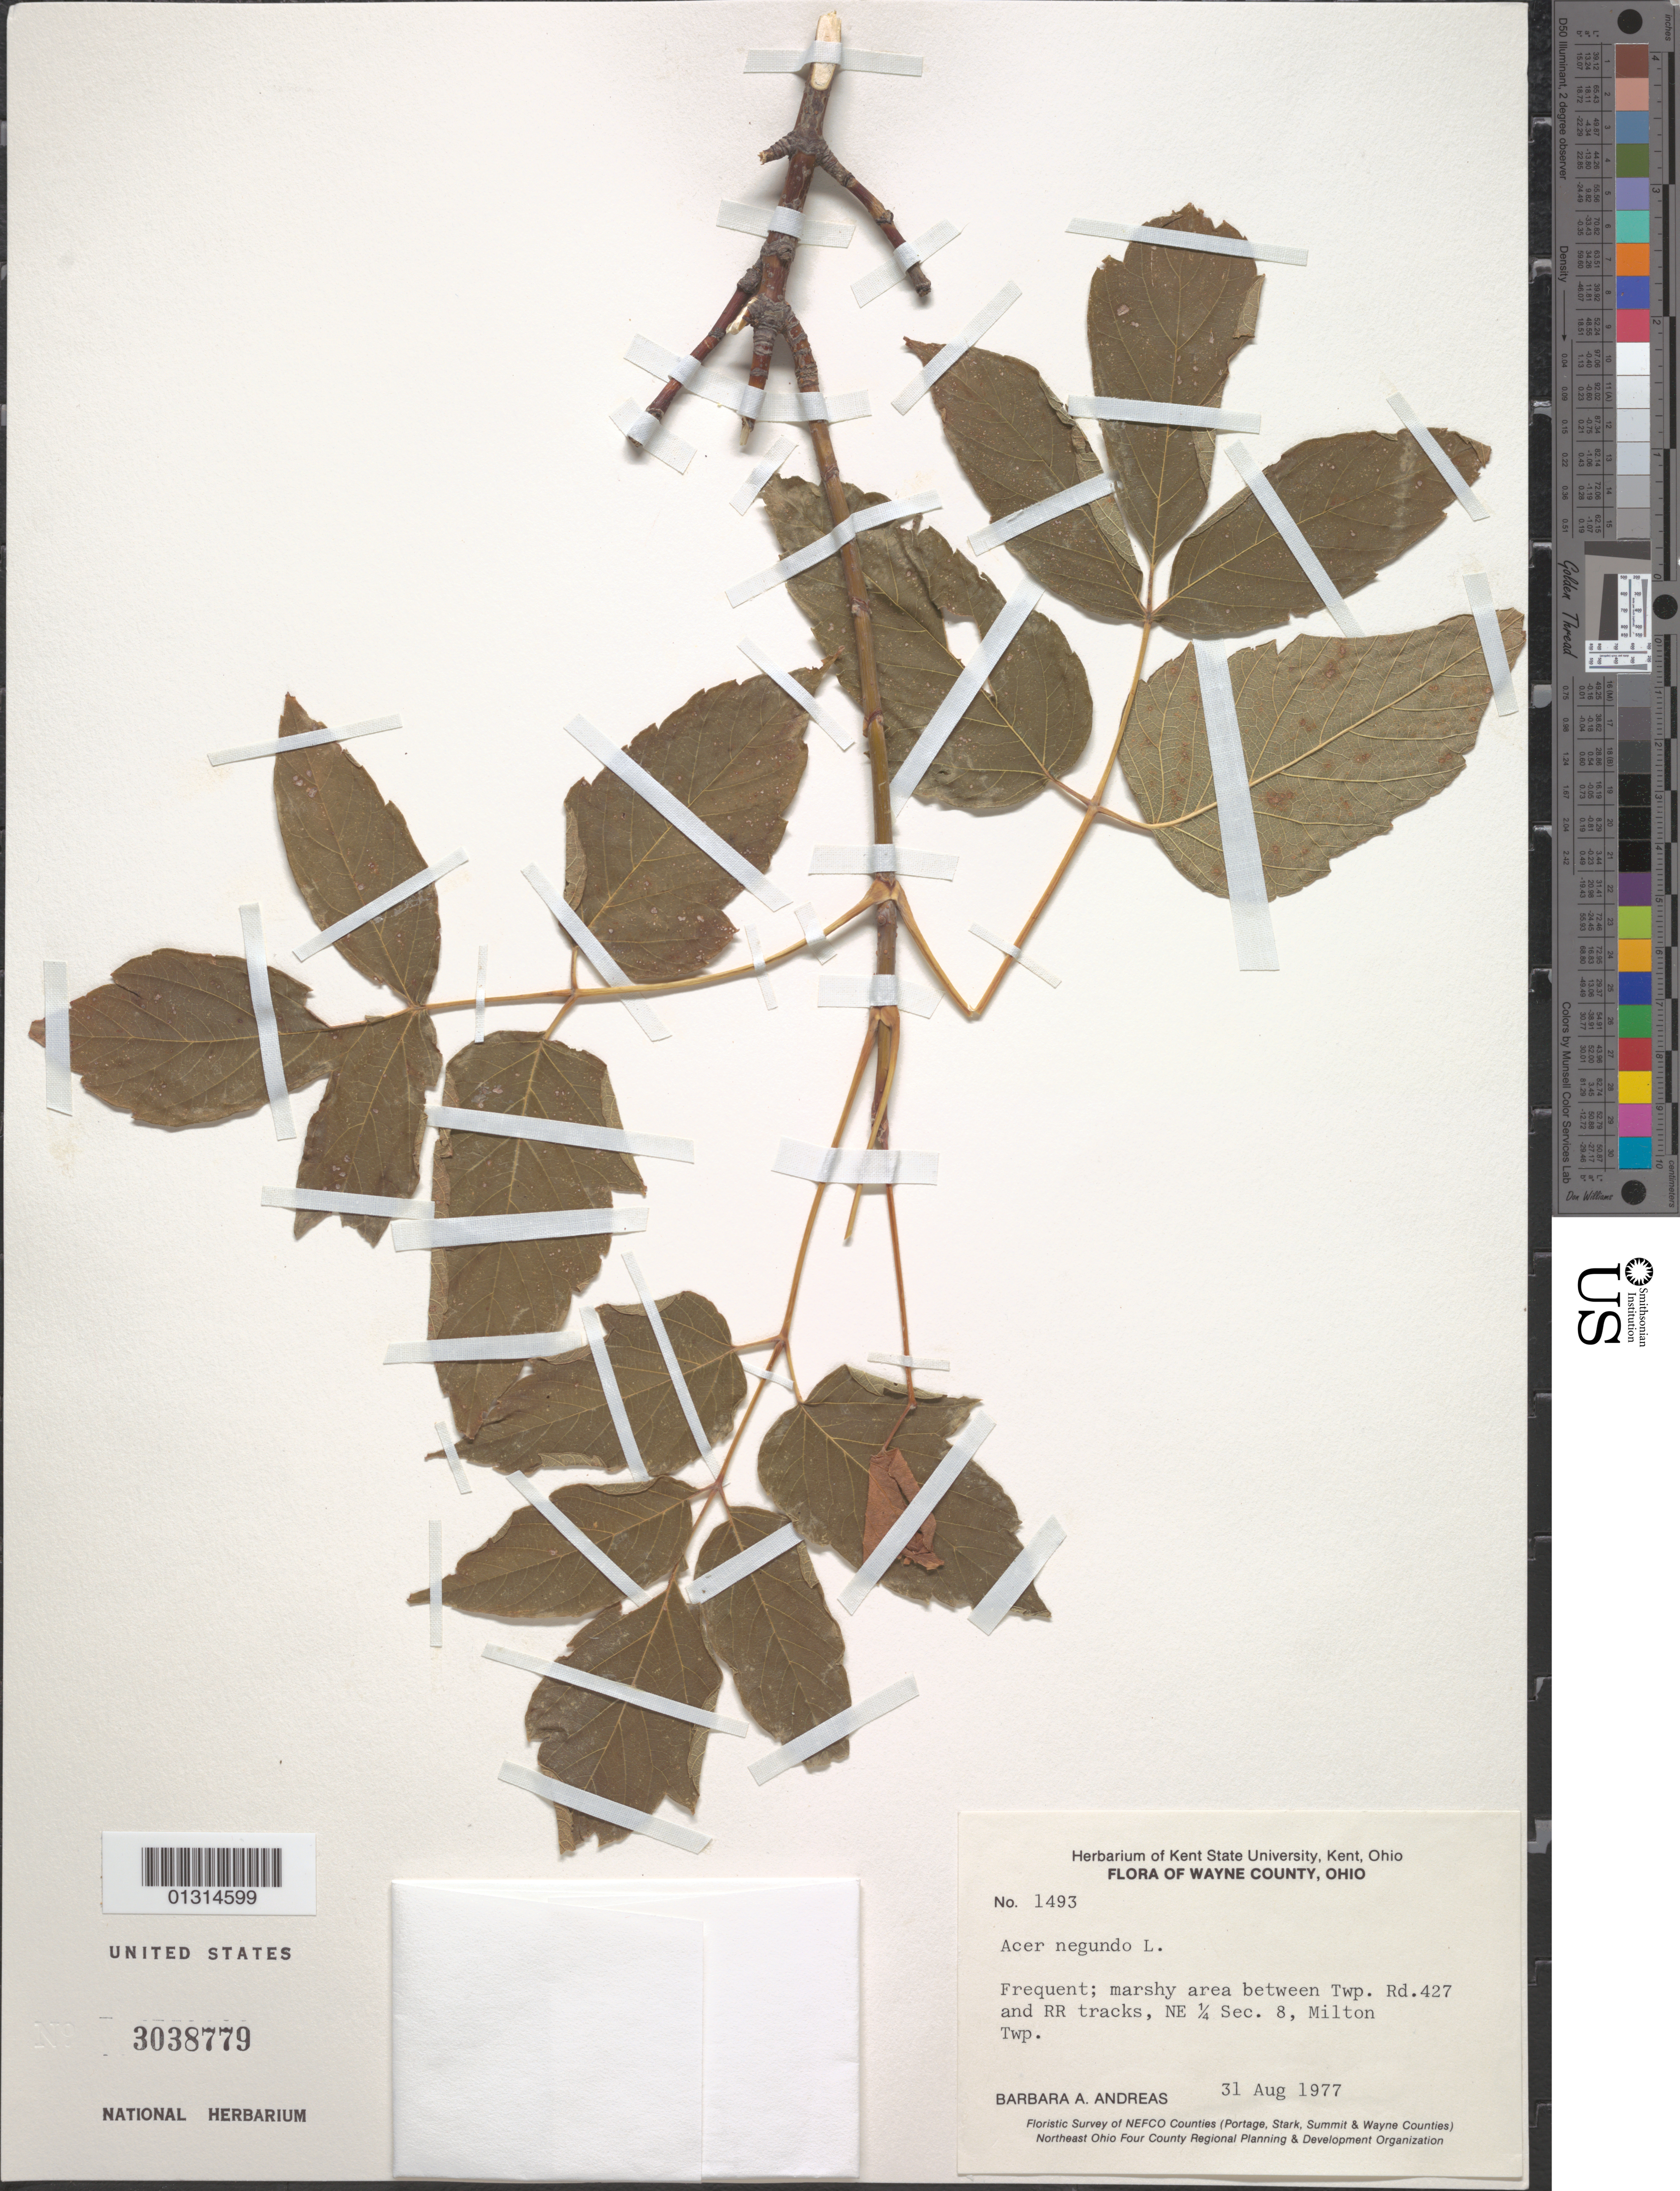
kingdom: Plantae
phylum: Tracheophyta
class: Magnoliopsida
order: Sapindales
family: Sapindaceae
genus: Acer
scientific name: Acer negundo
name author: L.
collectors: B. A. Andreas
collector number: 1493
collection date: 1977-08-31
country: United States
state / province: Ohio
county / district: Wayne County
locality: Wayne County, between Twp. Rd. 427 and RR tracks, NE 1/4 Sec. 8, Milton Twp.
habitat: Marshy area between twp. and RR tracks. Frequent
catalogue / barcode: US 3038779